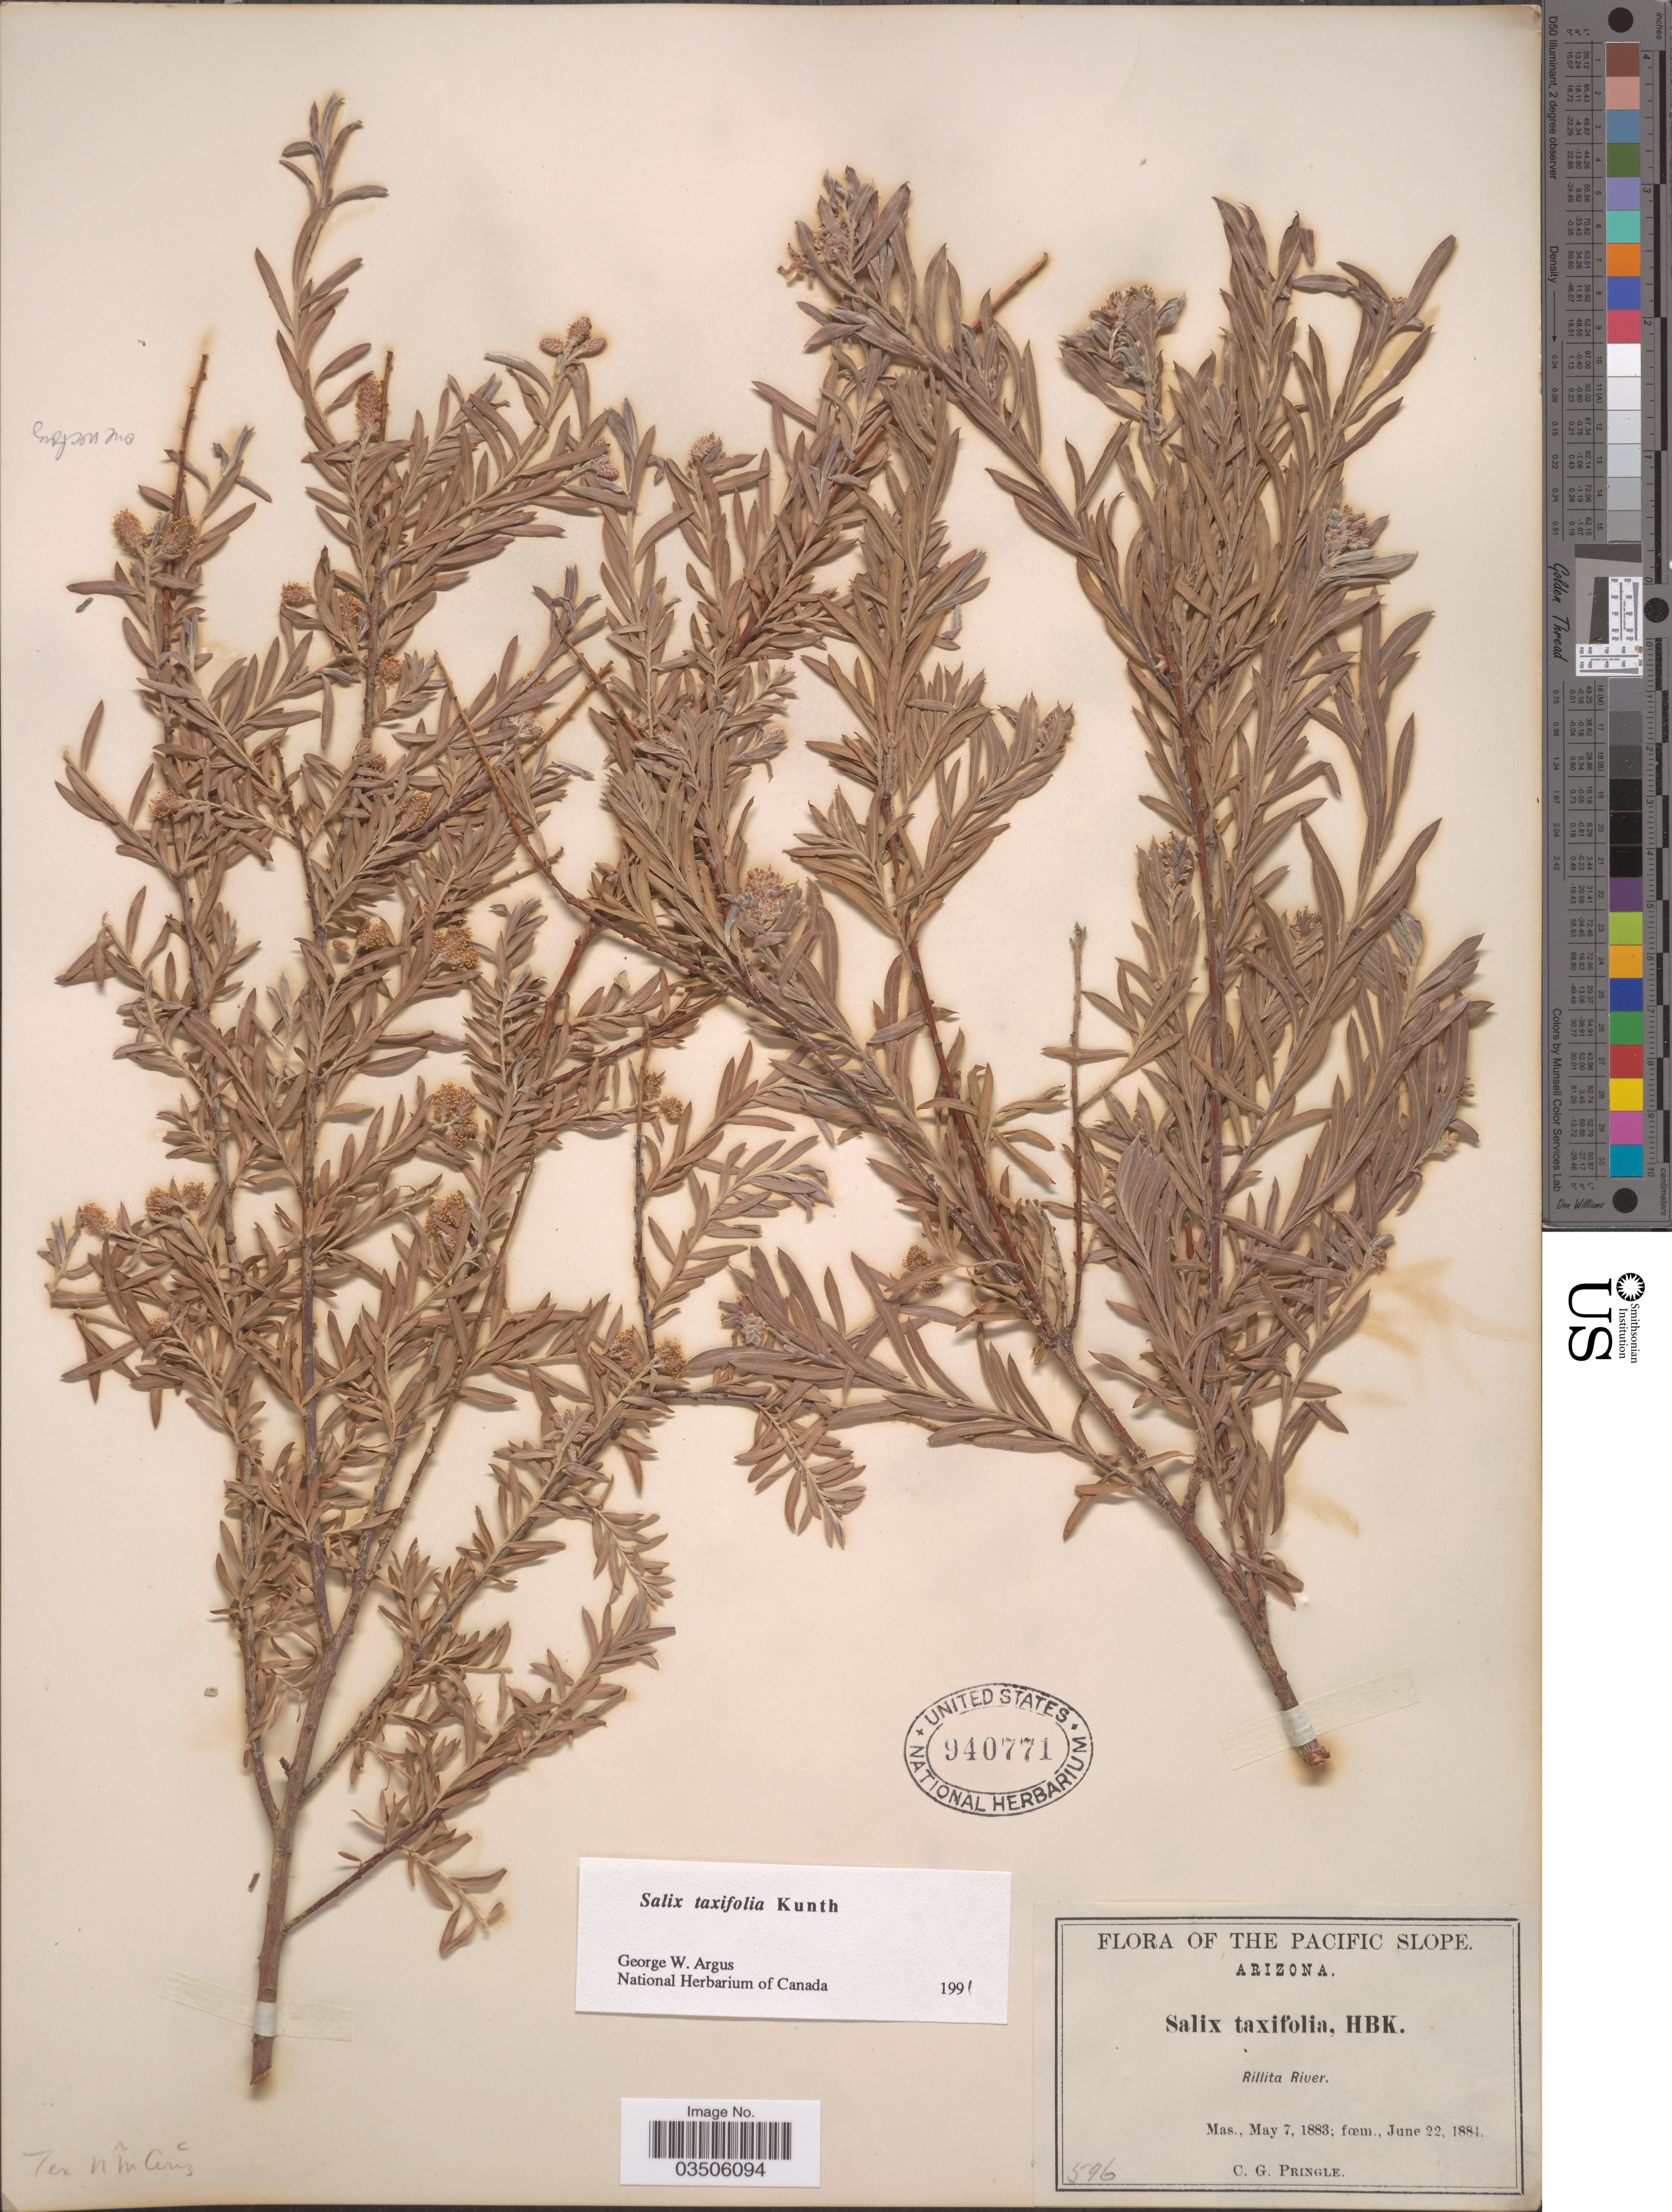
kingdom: Plantae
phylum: Tracheophyta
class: Magnoliopsida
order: Malpighiales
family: Salicaceae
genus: Salix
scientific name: Salix taxifolia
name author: Kunth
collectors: C. G. Pringle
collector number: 596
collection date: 1883-05-07/1884-06-22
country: United States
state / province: Arizona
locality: Pacific Slope. Rillita River.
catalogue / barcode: US 940771